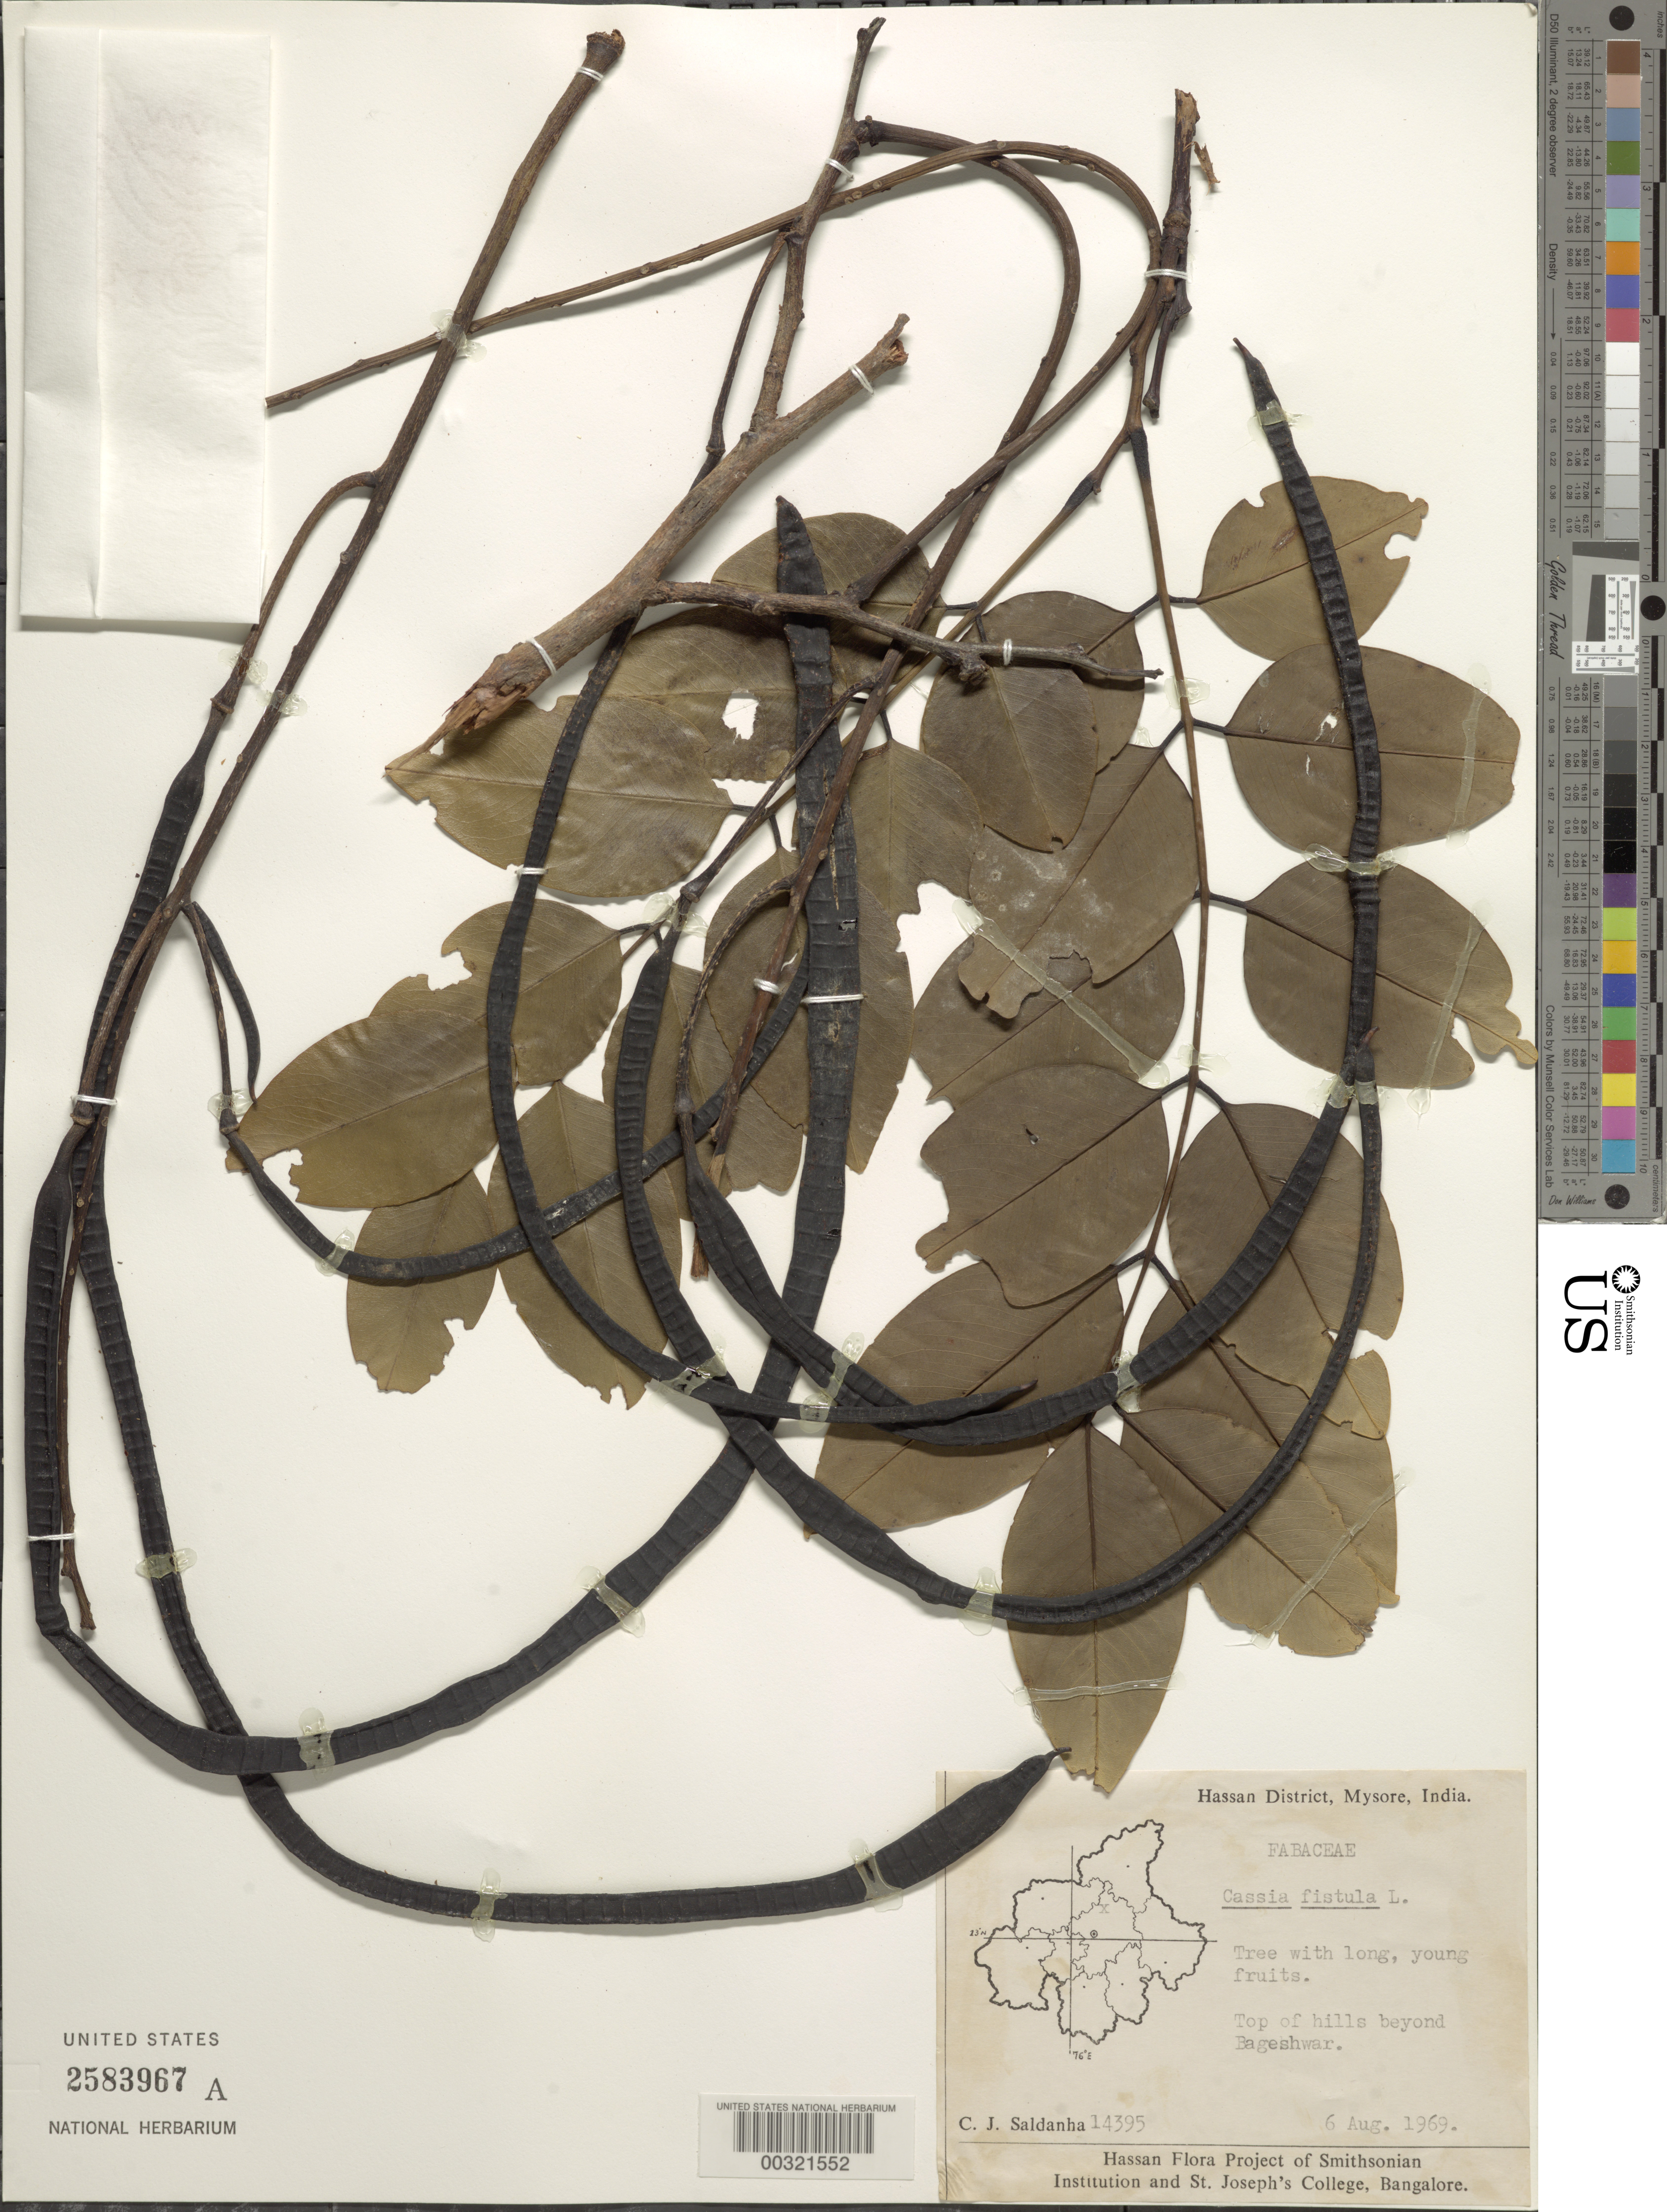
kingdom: Plantae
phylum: Tracheophyta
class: Magnoliopsida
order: Fabales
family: Fabaceae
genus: Cassia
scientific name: Cassia fistula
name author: L.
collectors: C. J. Saldanha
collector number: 14395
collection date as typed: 06 Aug 1969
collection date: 1969-08-06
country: India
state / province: Karnataka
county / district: Hassan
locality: Beyond bageshwar, mysore state [mysore state = karnataka.]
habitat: Top of hills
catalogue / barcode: US 2583967A